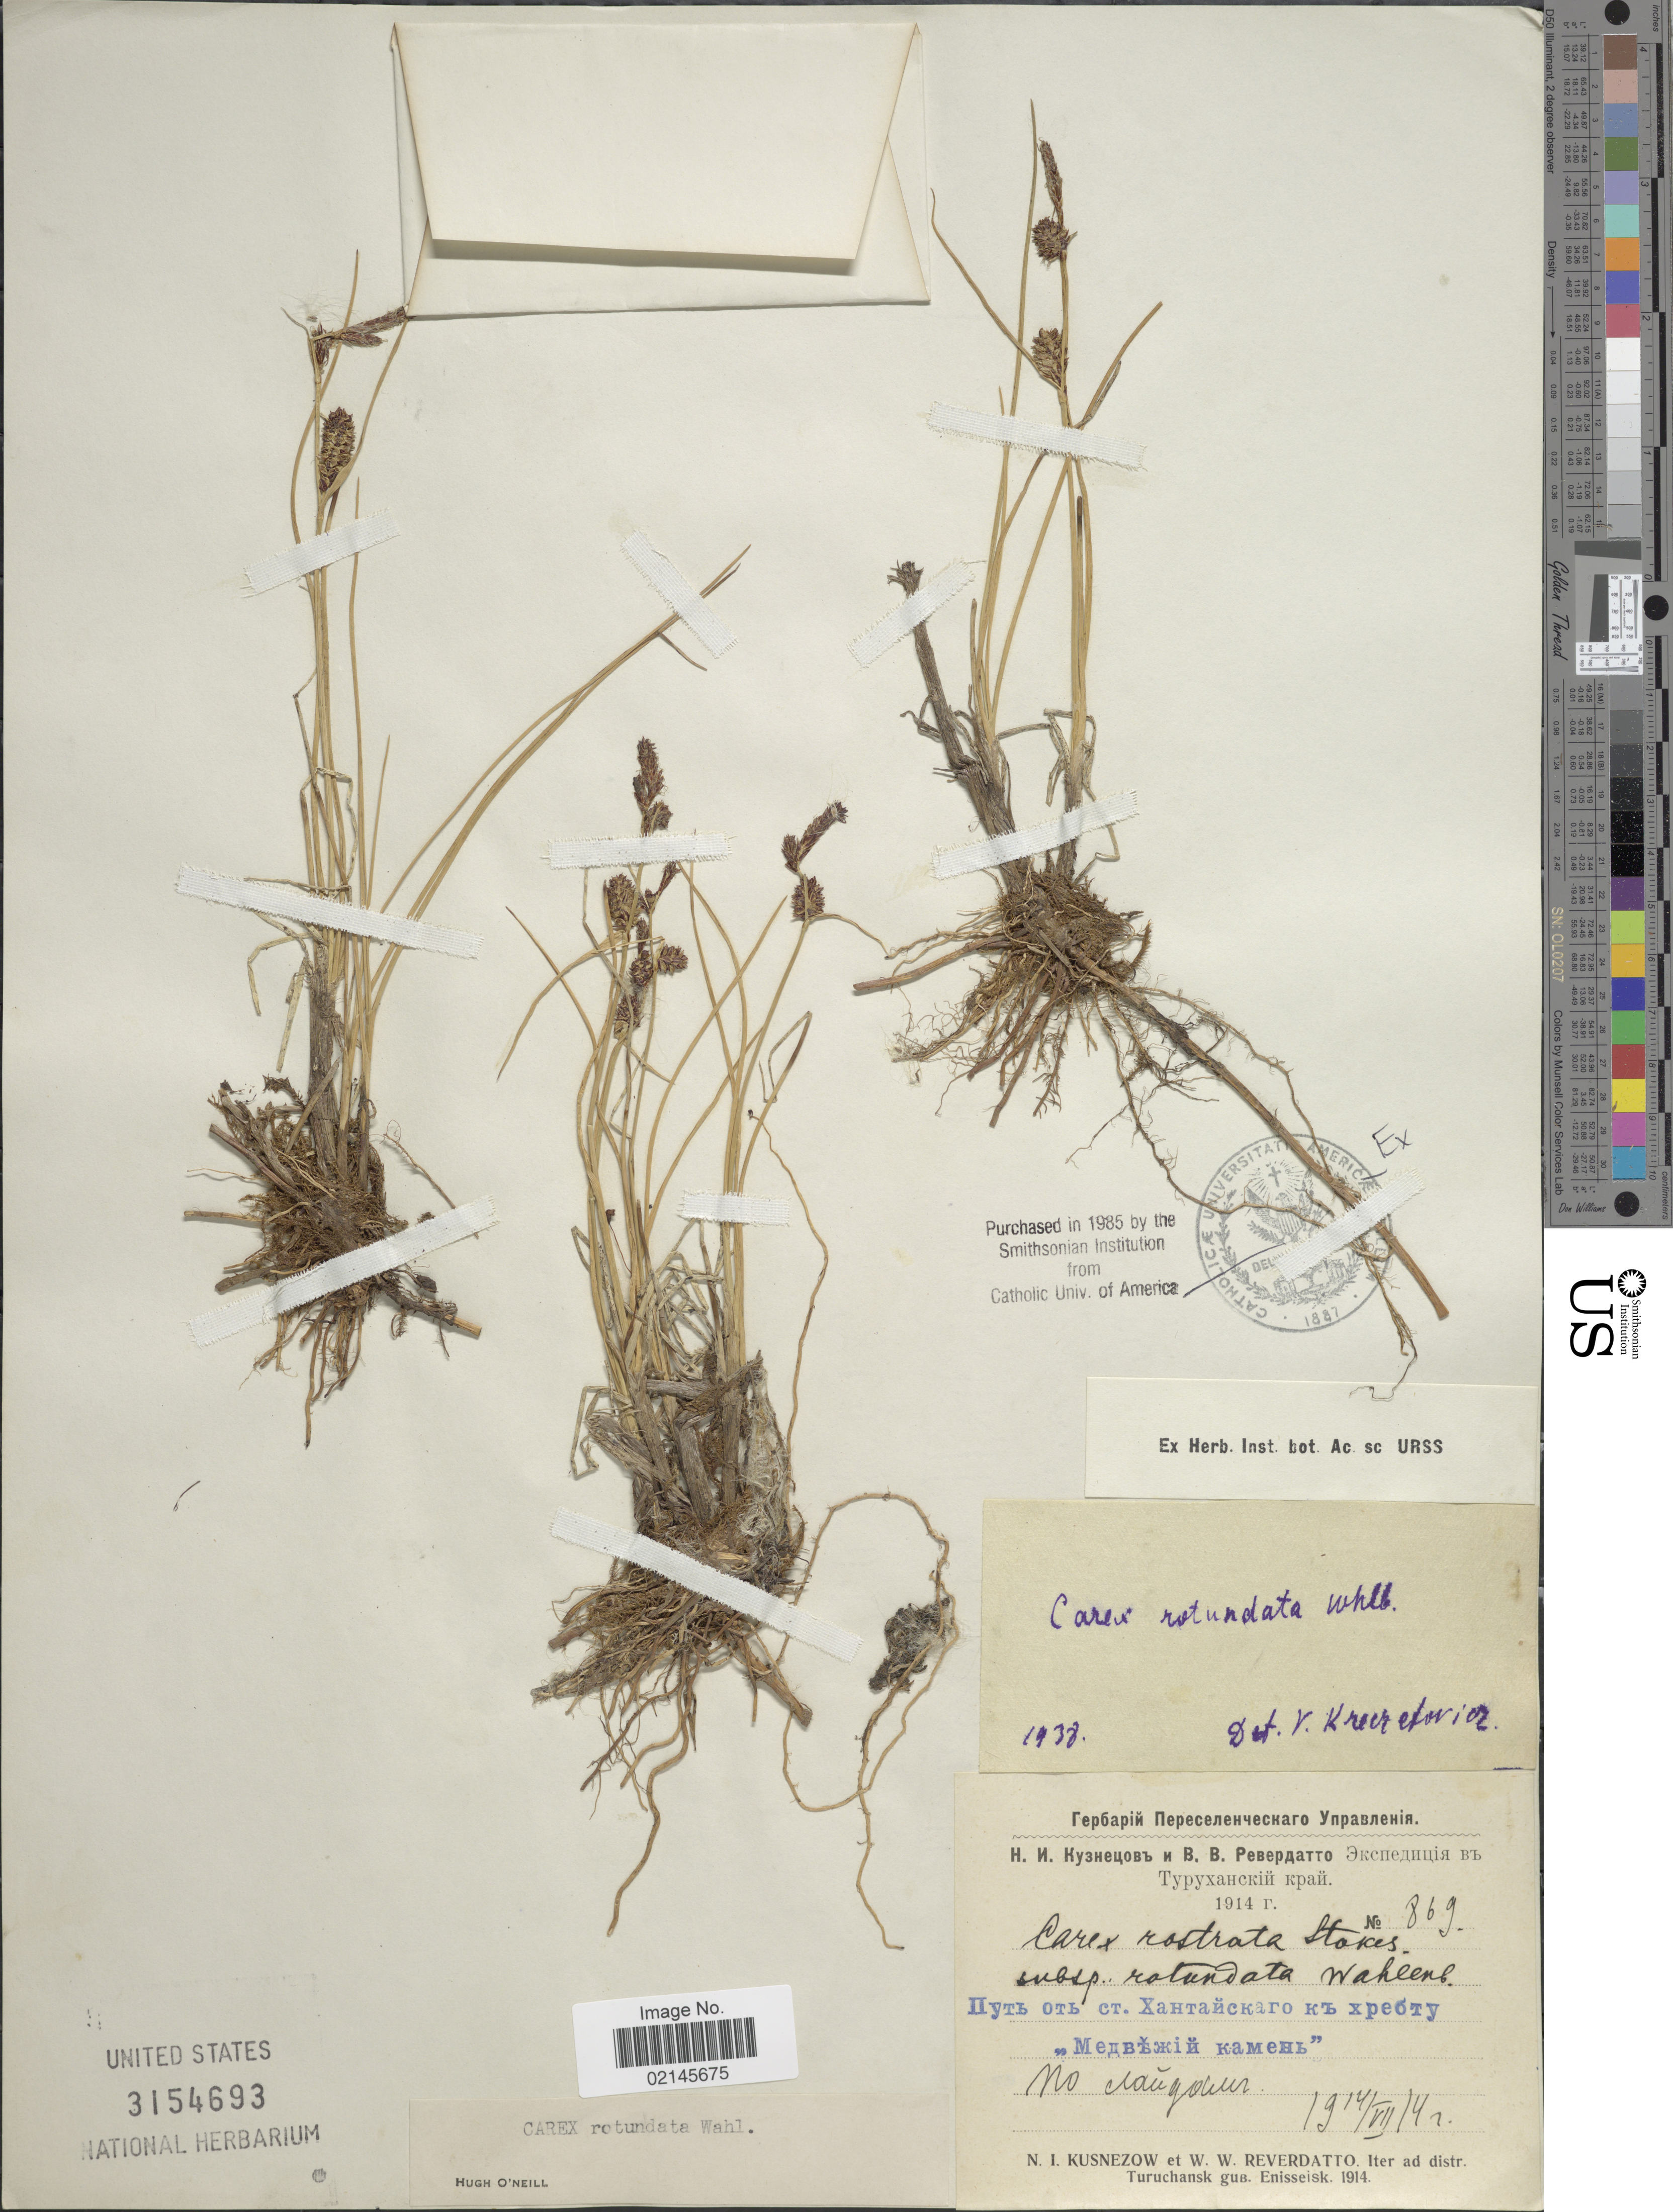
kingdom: Plantae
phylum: Tracheophyta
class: Liliopsida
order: Poales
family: Cyperaceae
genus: Carex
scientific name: Carex rotundata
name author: Wahlenb.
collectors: N. Kusnezow & V. Reverdatto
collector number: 869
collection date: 1914-07-14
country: Russian Federation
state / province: Krasnoyarsk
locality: Distr. Turuchansk gub. Enisseisk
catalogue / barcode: US 3154693